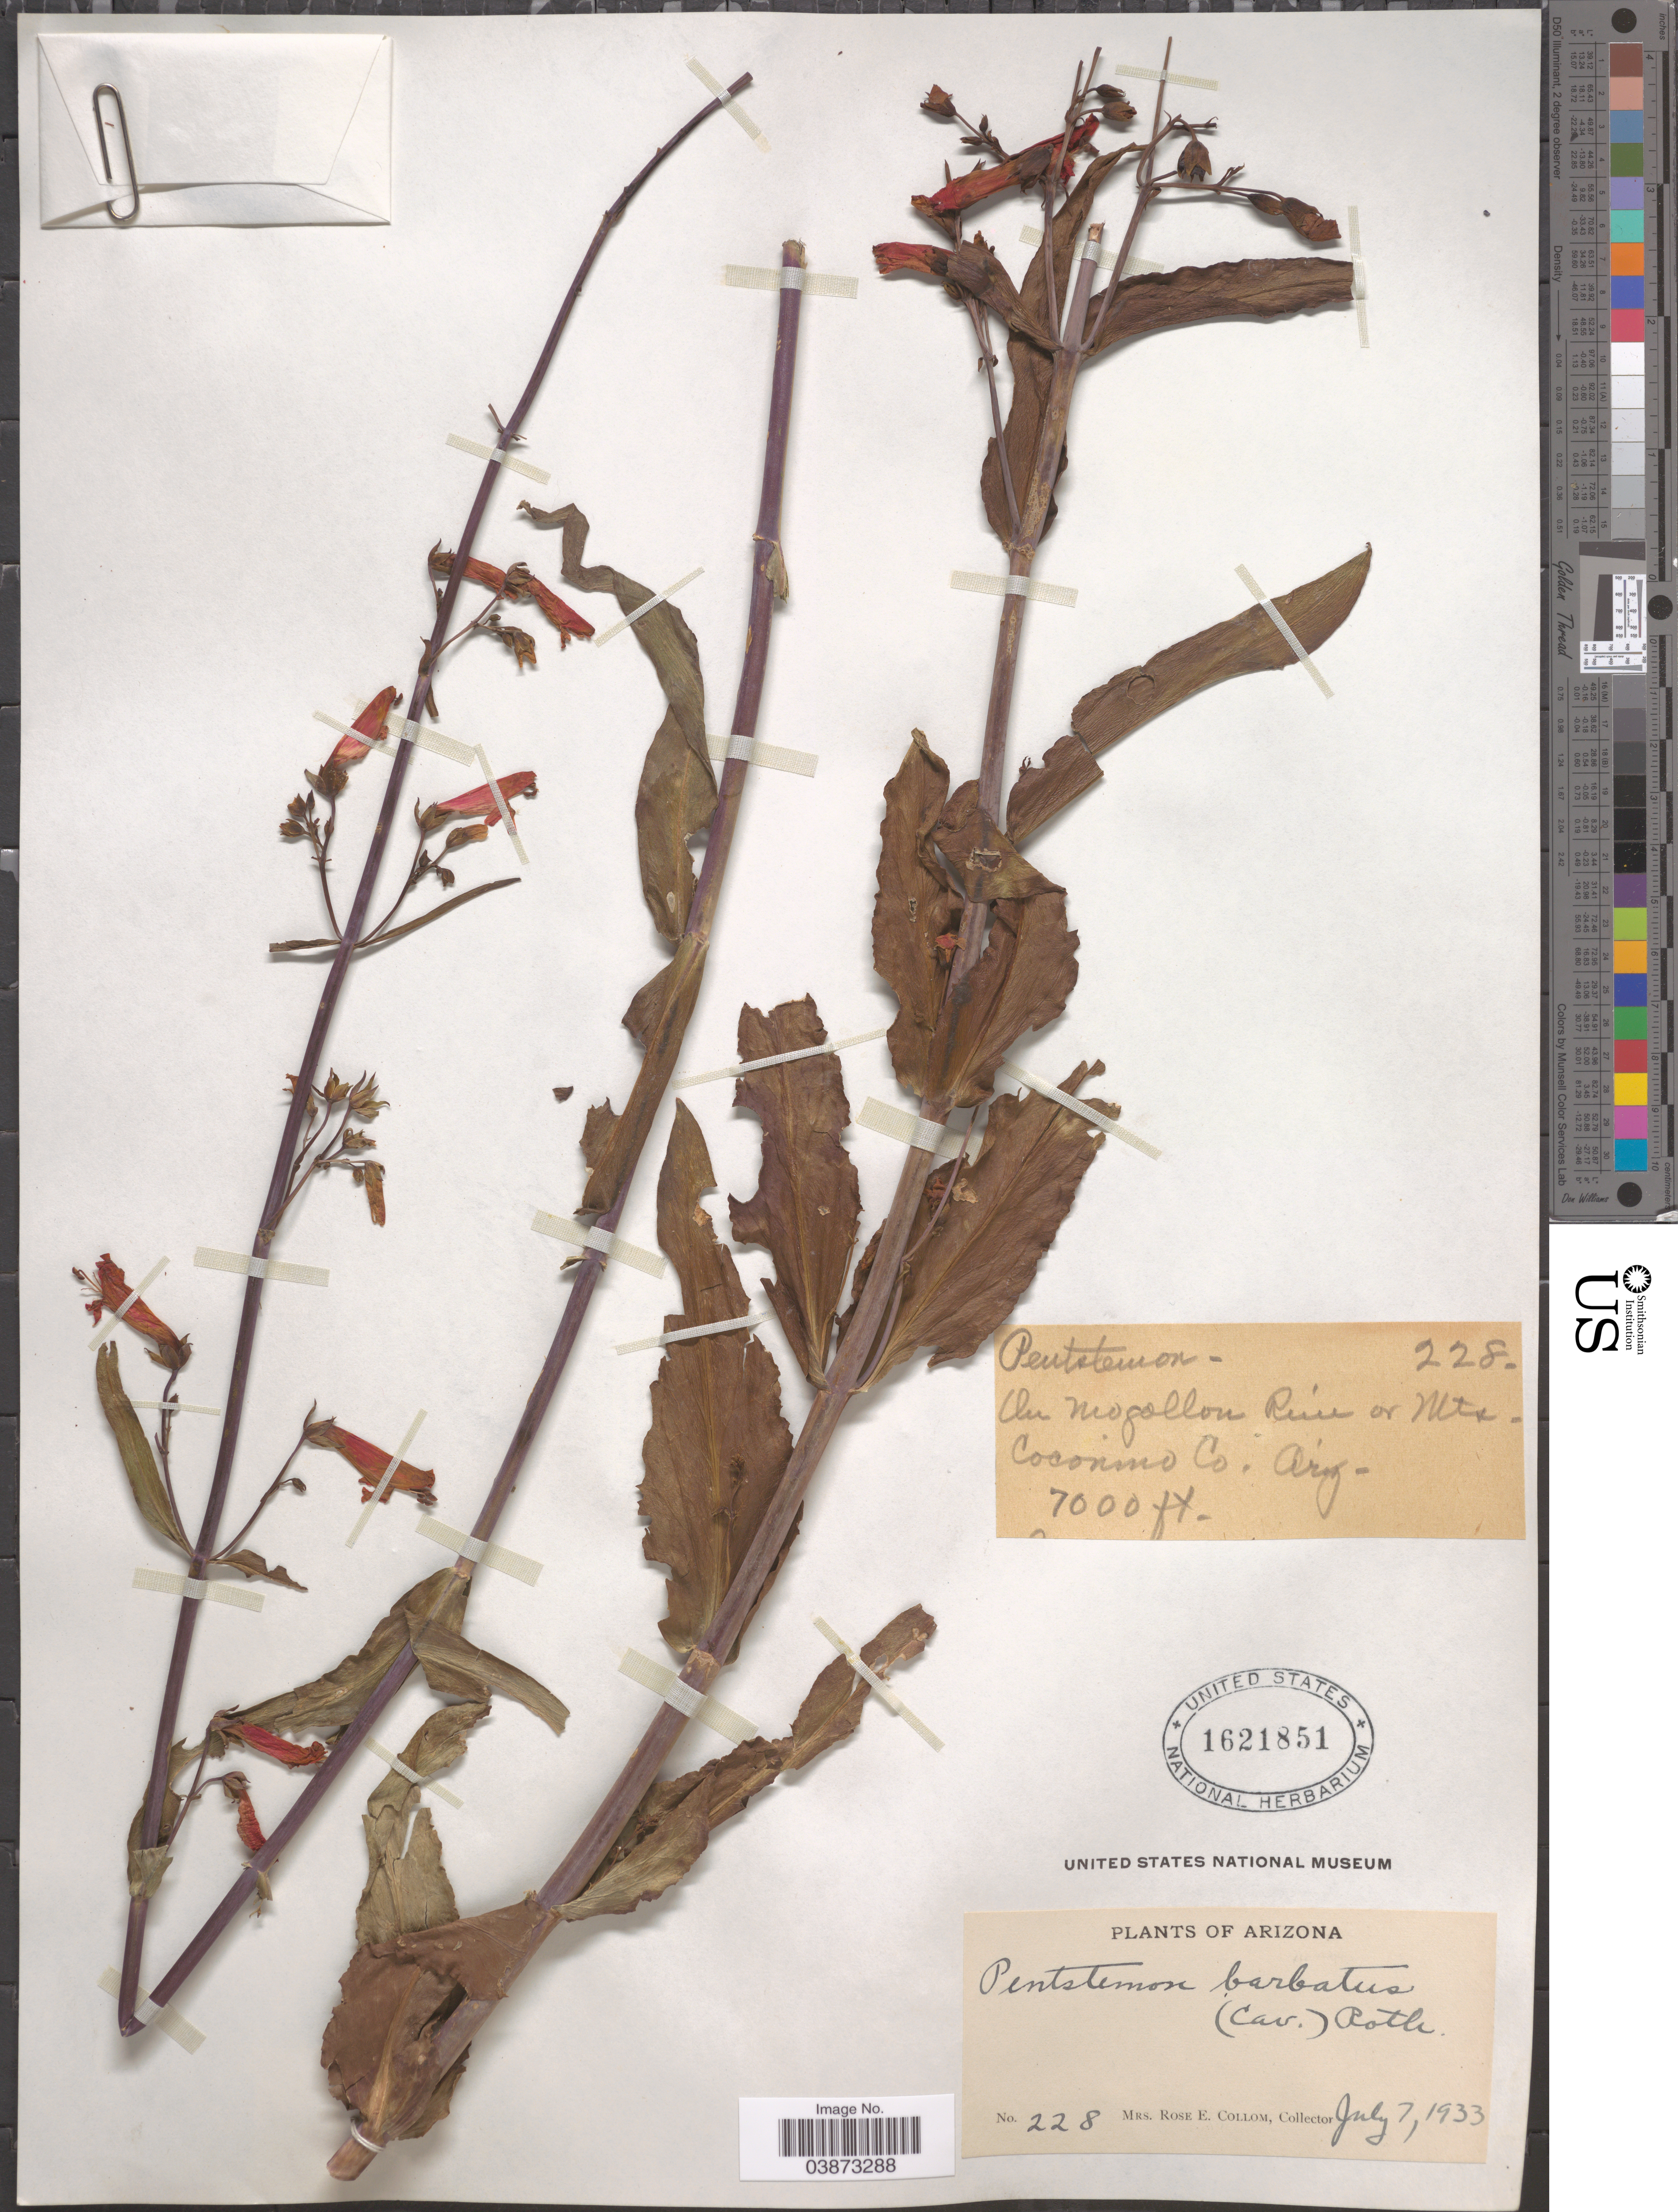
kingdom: Plantae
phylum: Tracheophyta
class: Magnoliopsida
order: Lamiales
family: Plantaginaceae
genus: Penstemon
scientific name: Penstemon barbatus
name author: (Cav.) Roth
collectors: R. E. Collom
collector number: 228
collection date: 1933-07-07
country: United States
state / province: Arizona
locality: On Mogollon River or Mts. Coconino Co.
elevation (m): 2134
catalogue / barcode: US 1621851